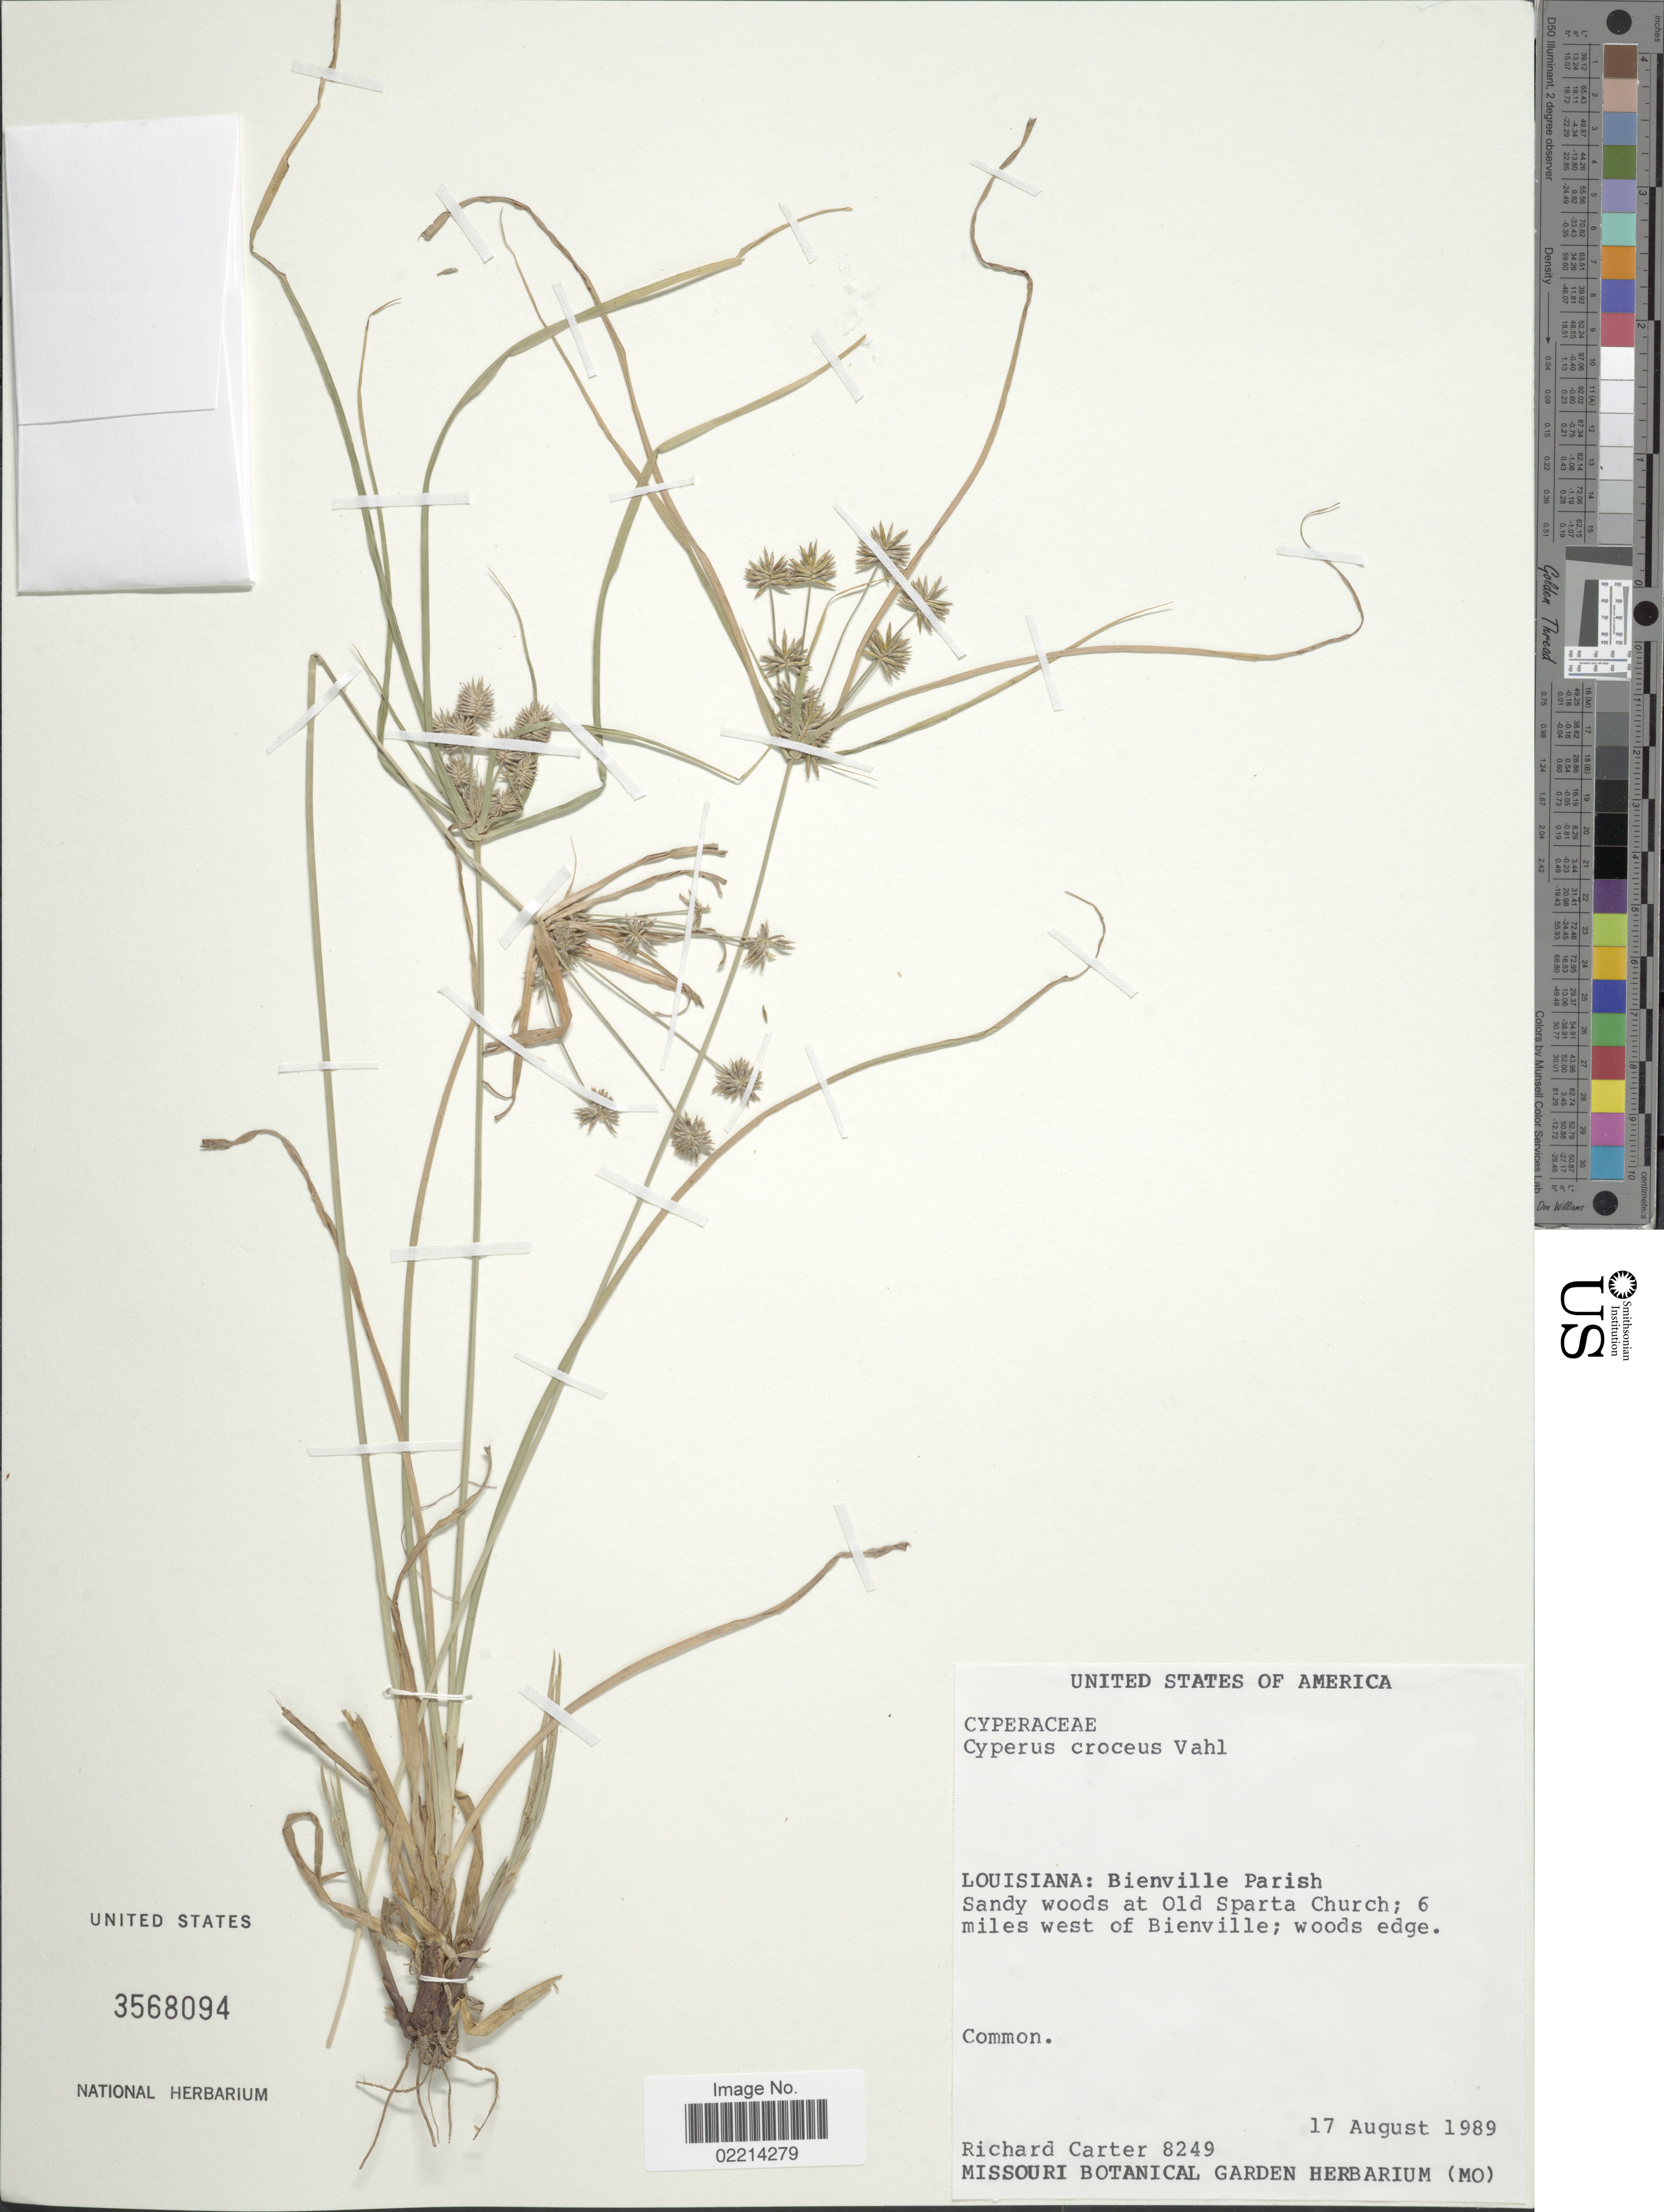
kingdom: Plantae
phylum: Tracheophyta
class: Liliopsida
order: Poales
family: Cyperaceae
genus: Cyperus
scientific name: Cyperus croceus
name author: Vahl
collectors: R. Carter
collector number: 8249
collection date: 1989-08-17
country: United States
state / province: Louisiana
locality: Bienville Parish, Sandy woods at Old Sparta Church; 6 miles west of Bienville; woods edge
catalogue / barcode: US 3568094